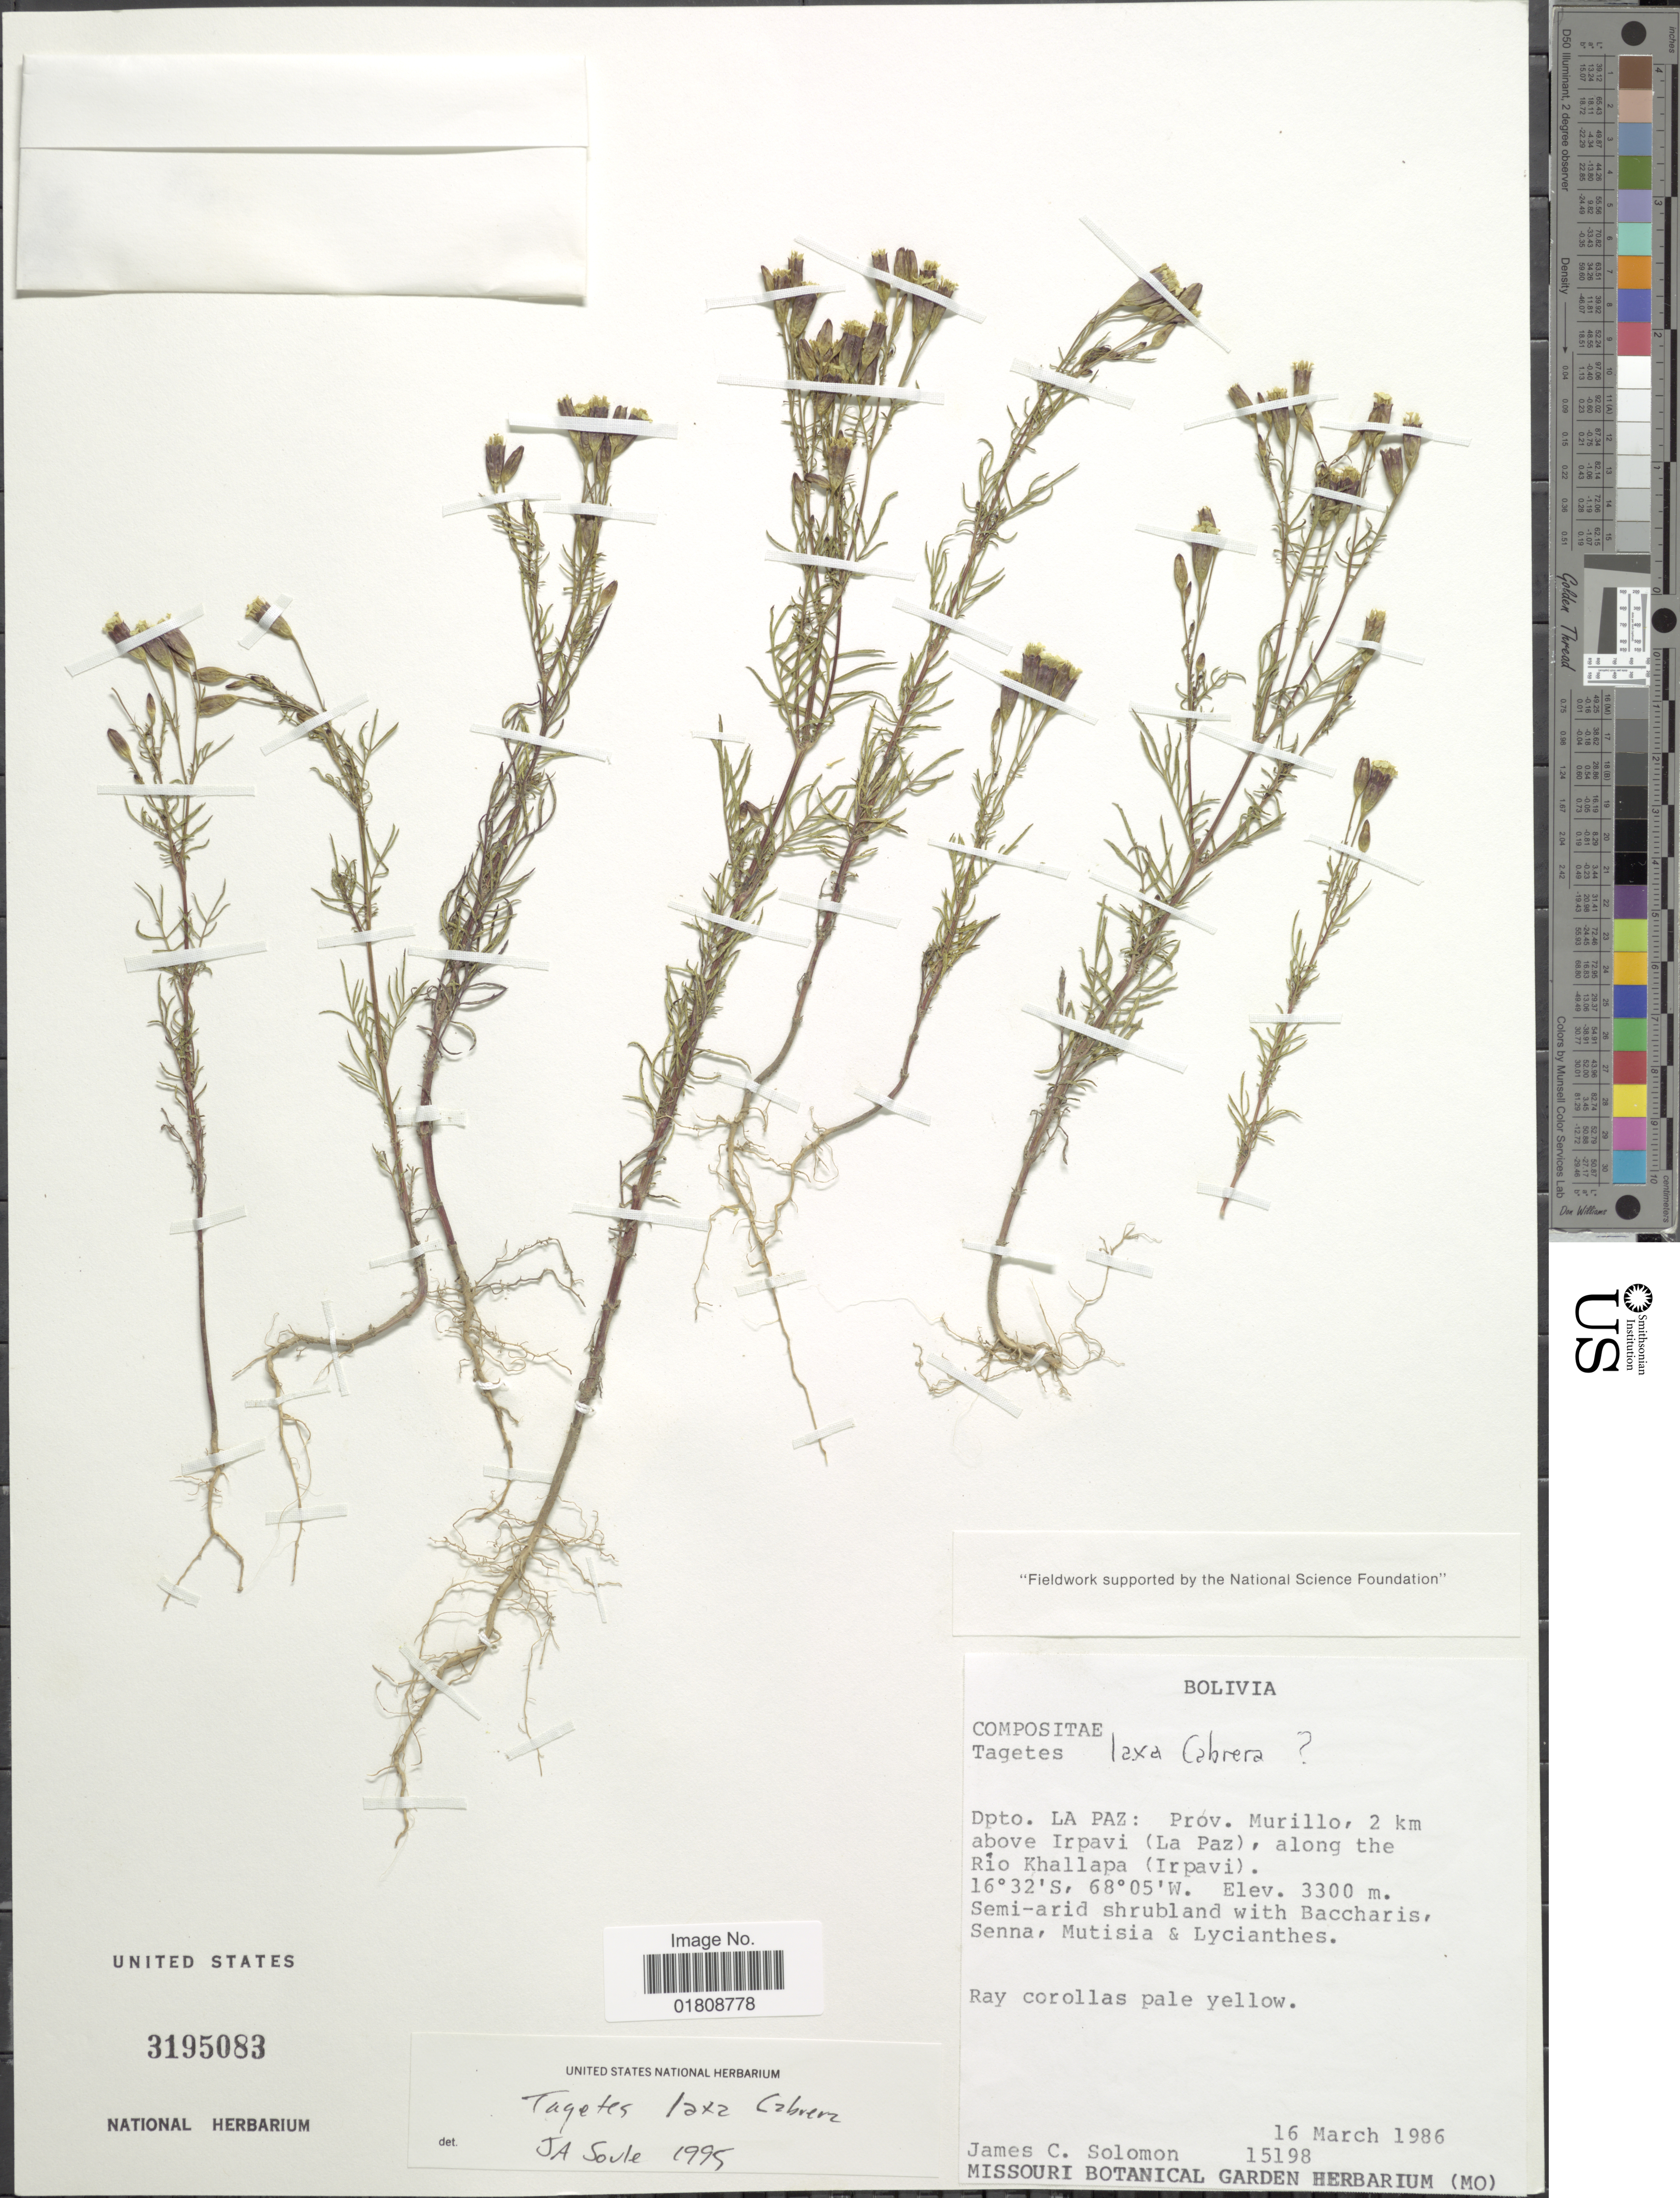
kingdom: Plantae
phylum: Tracheophyta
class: Magnoliopsida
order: Asterales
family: Asteraceae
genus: Tagetes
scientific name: Tagetes laxa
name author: Caberra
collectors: J. C. Solomon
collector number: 15198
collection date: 1986-03-16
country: Bolivia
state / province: La Paz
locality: Prov. Murillo, 2 km above Irpavi (La Paz), along the Rio Khallapa (Irpavi)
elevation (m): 3300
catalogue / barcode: US 3195083